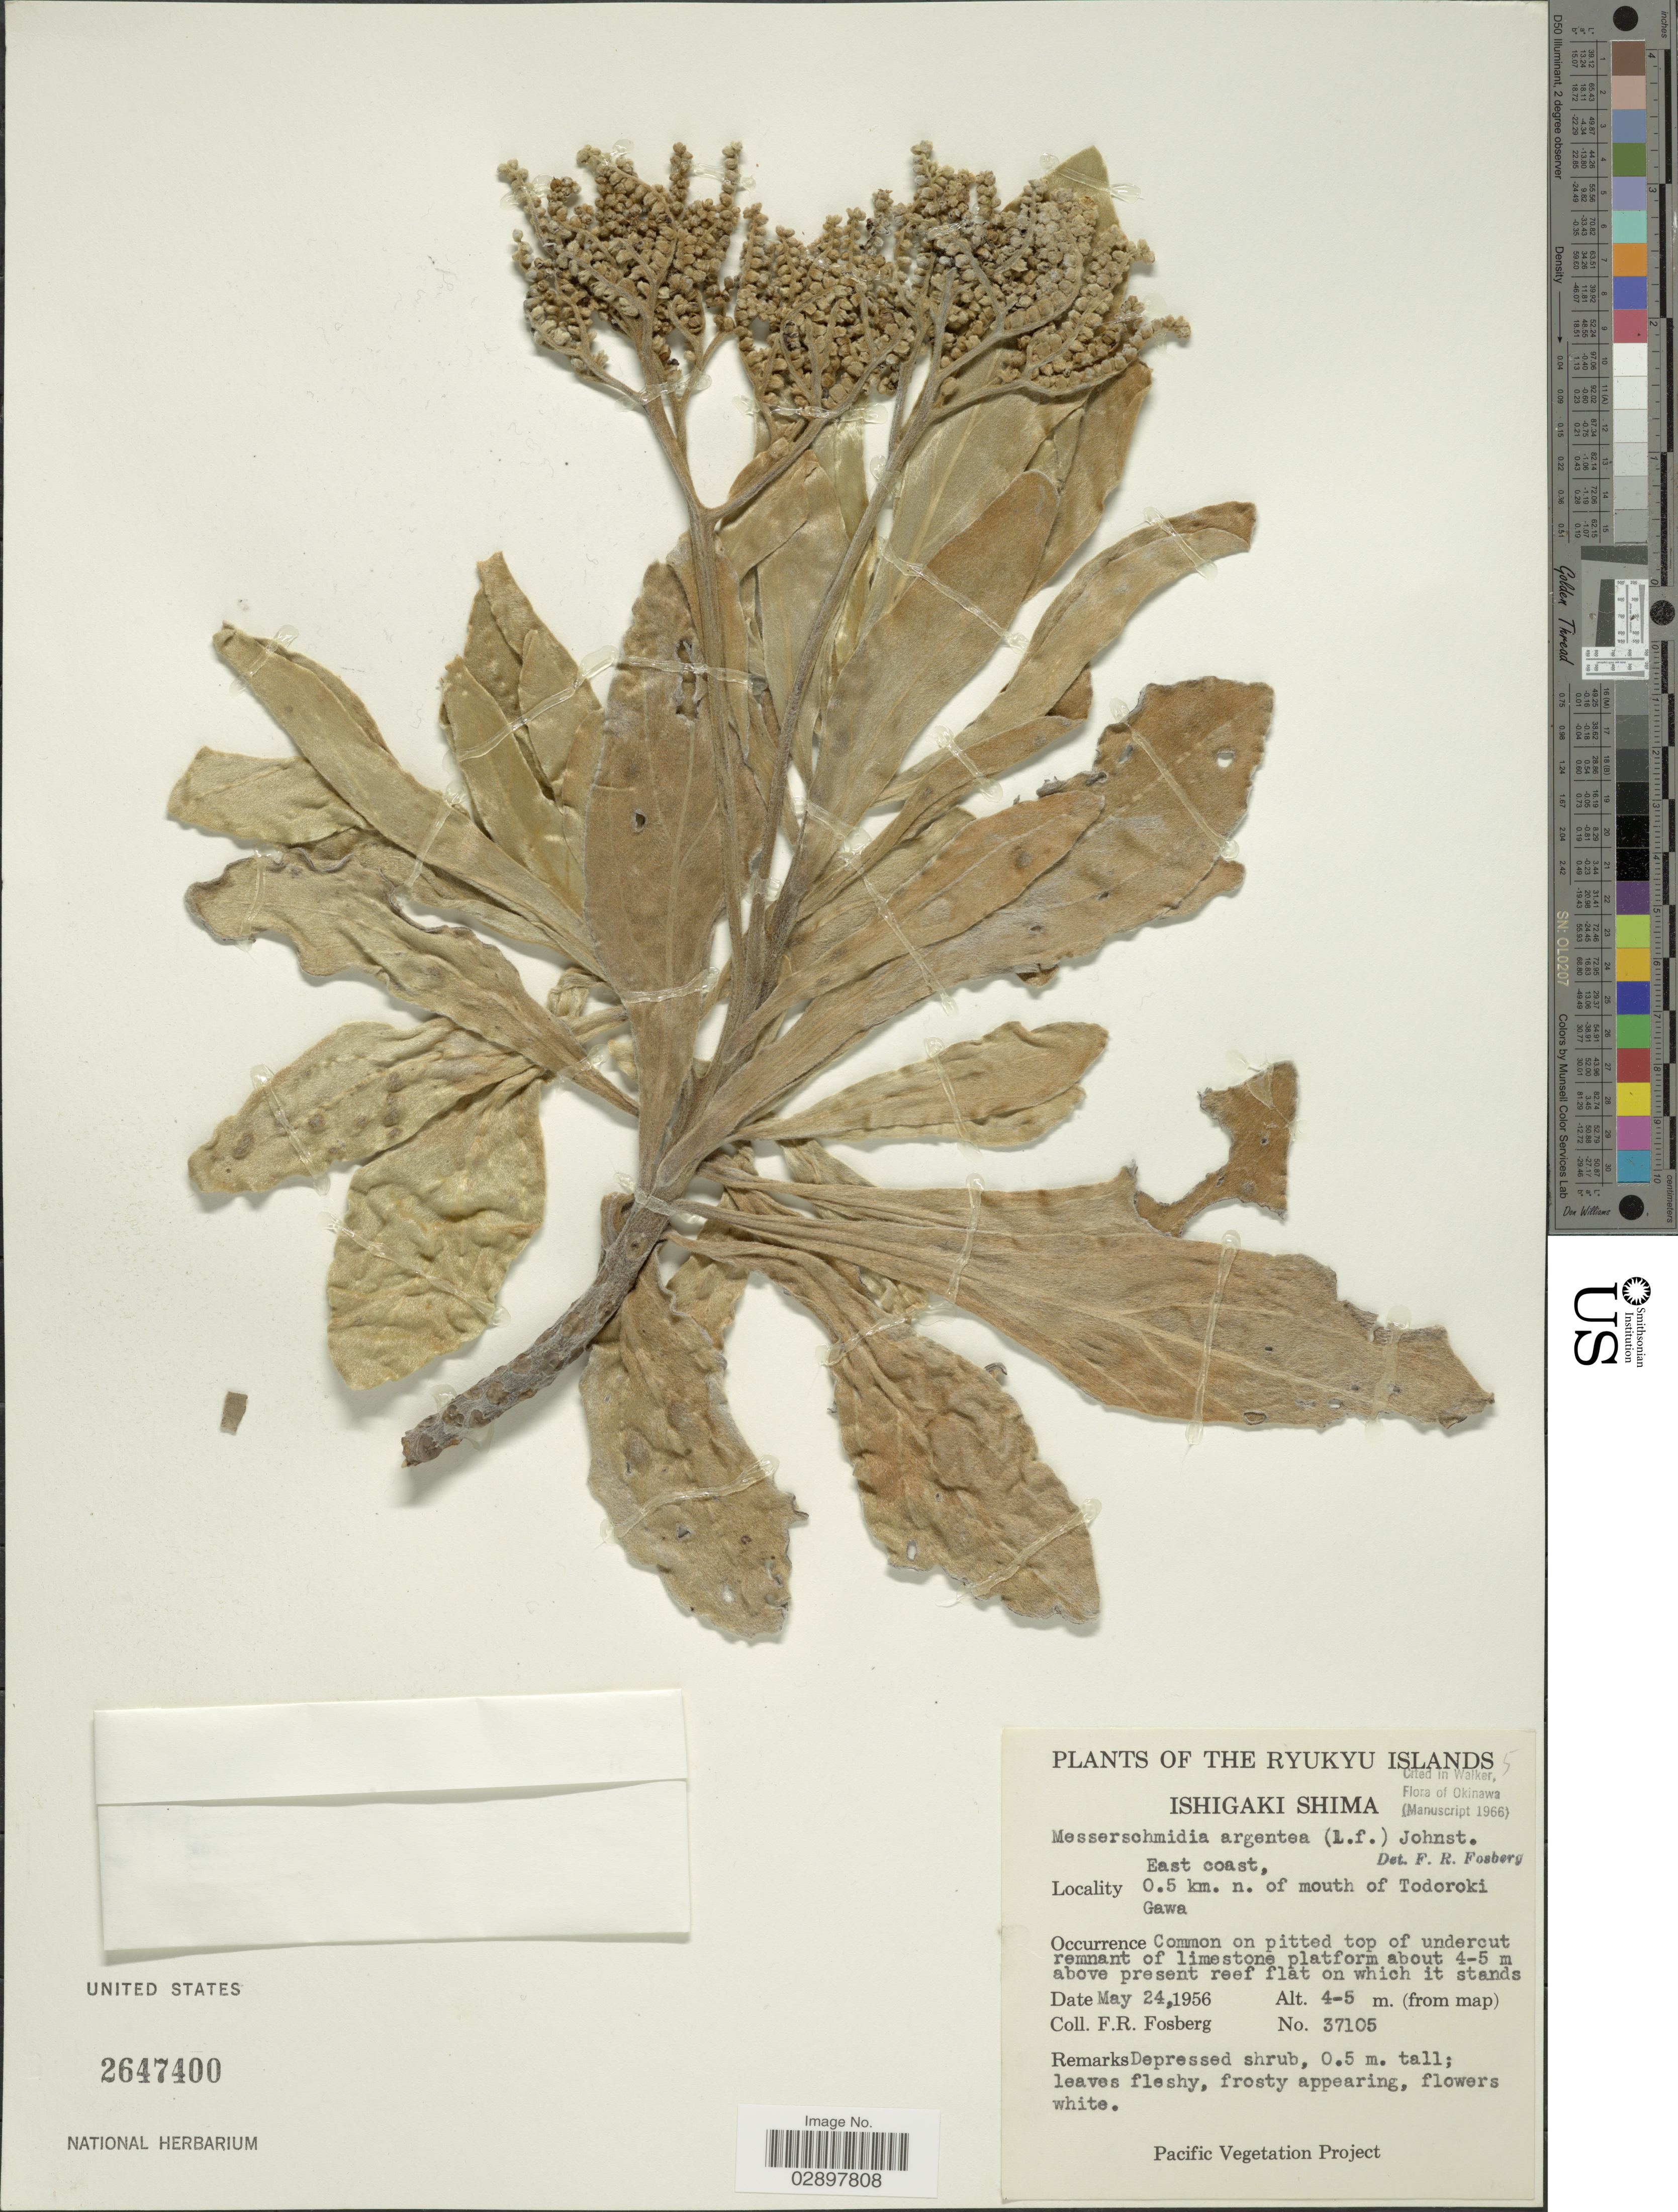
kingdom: Plantae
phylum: Tracheophyta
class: Magnoliopsida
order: Boraginales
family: Heliotropiaceae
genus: Tournefortia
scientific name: Tournefortia messerschmidia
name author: Sweet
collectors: F. R. Fosberg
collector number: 37105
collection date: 1956-05-24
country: Japan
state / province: Okinawa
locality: The Ryukyu Islands. Ishigaki Shima. East Coast, 0.5 km. n. of mouth of Todoroki Gawa.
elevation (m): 4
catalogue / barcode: US 2647400